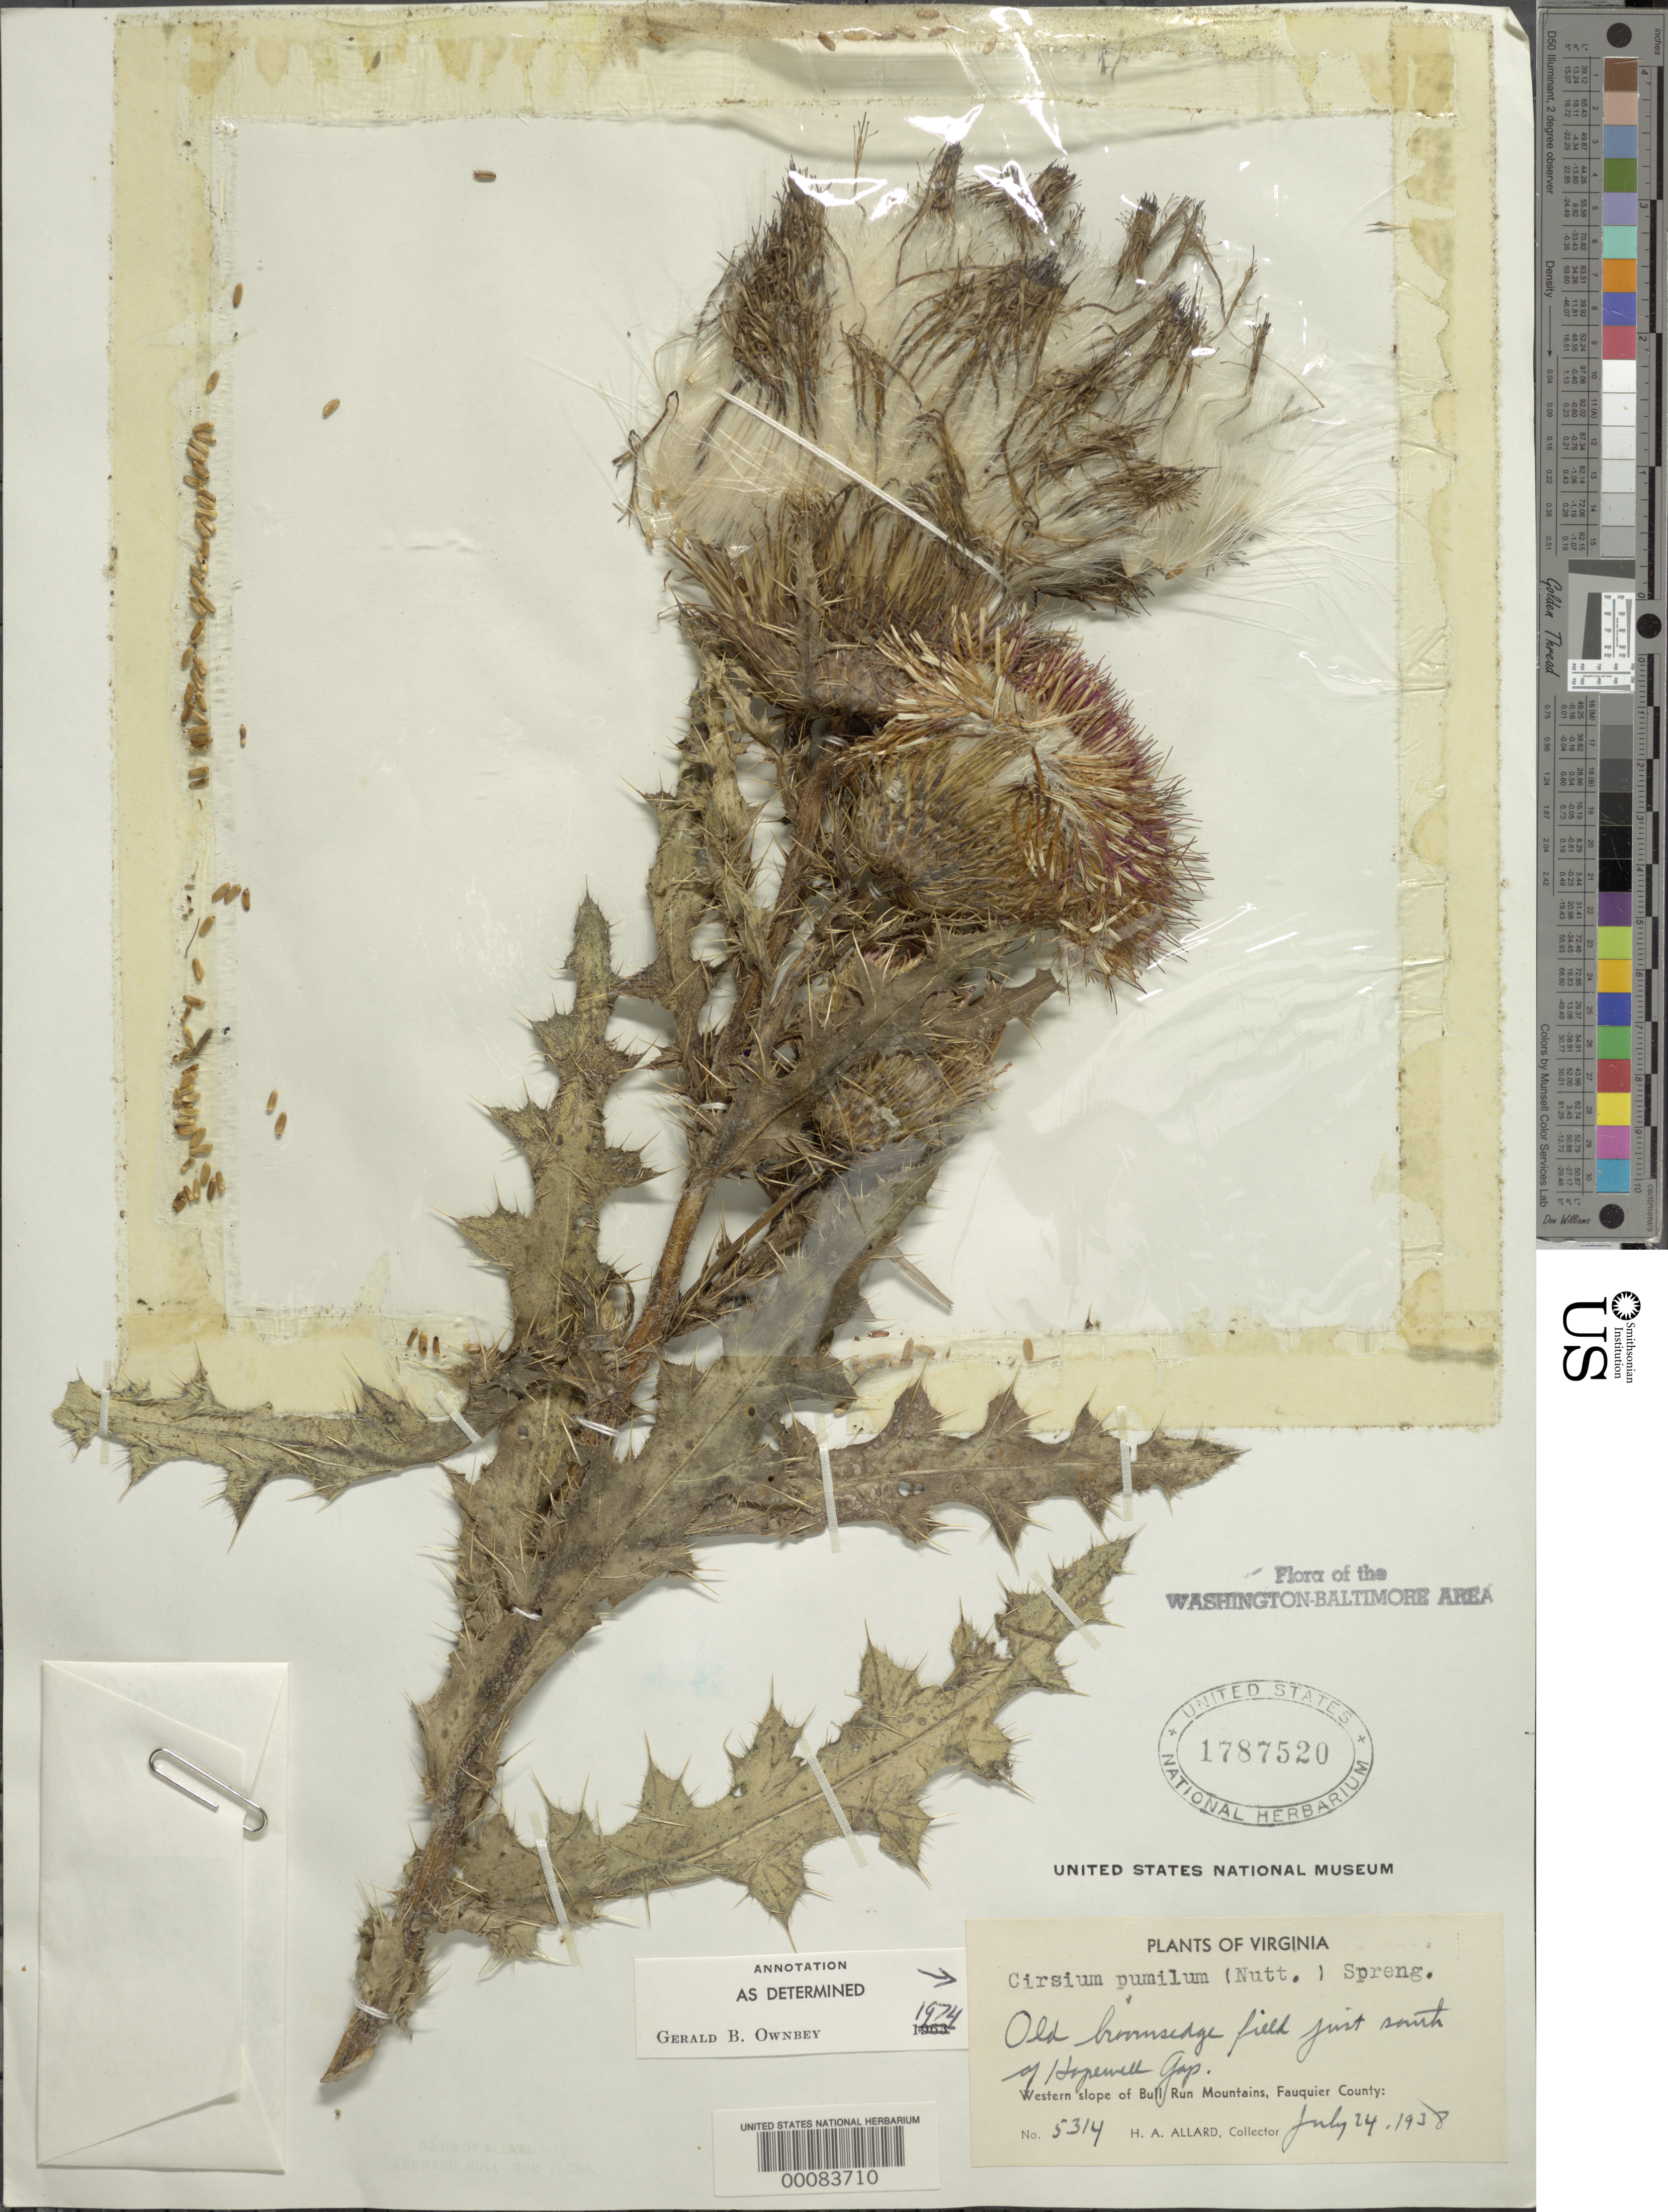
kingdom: Plantae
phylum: Tracheophyta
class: Magnoliopsida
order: Asterales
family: Asteraceae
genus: Cirsium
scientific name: Cirsium pumilum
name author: (Nutt.) Spreng.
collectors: H. A. Allard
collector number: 5314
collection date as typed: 24 Jul 1938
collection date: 1938-07-24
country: United States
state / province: Virginia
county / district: Fauquier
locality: South of Hopewell Gap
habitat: Old field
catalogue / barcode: US 1787520